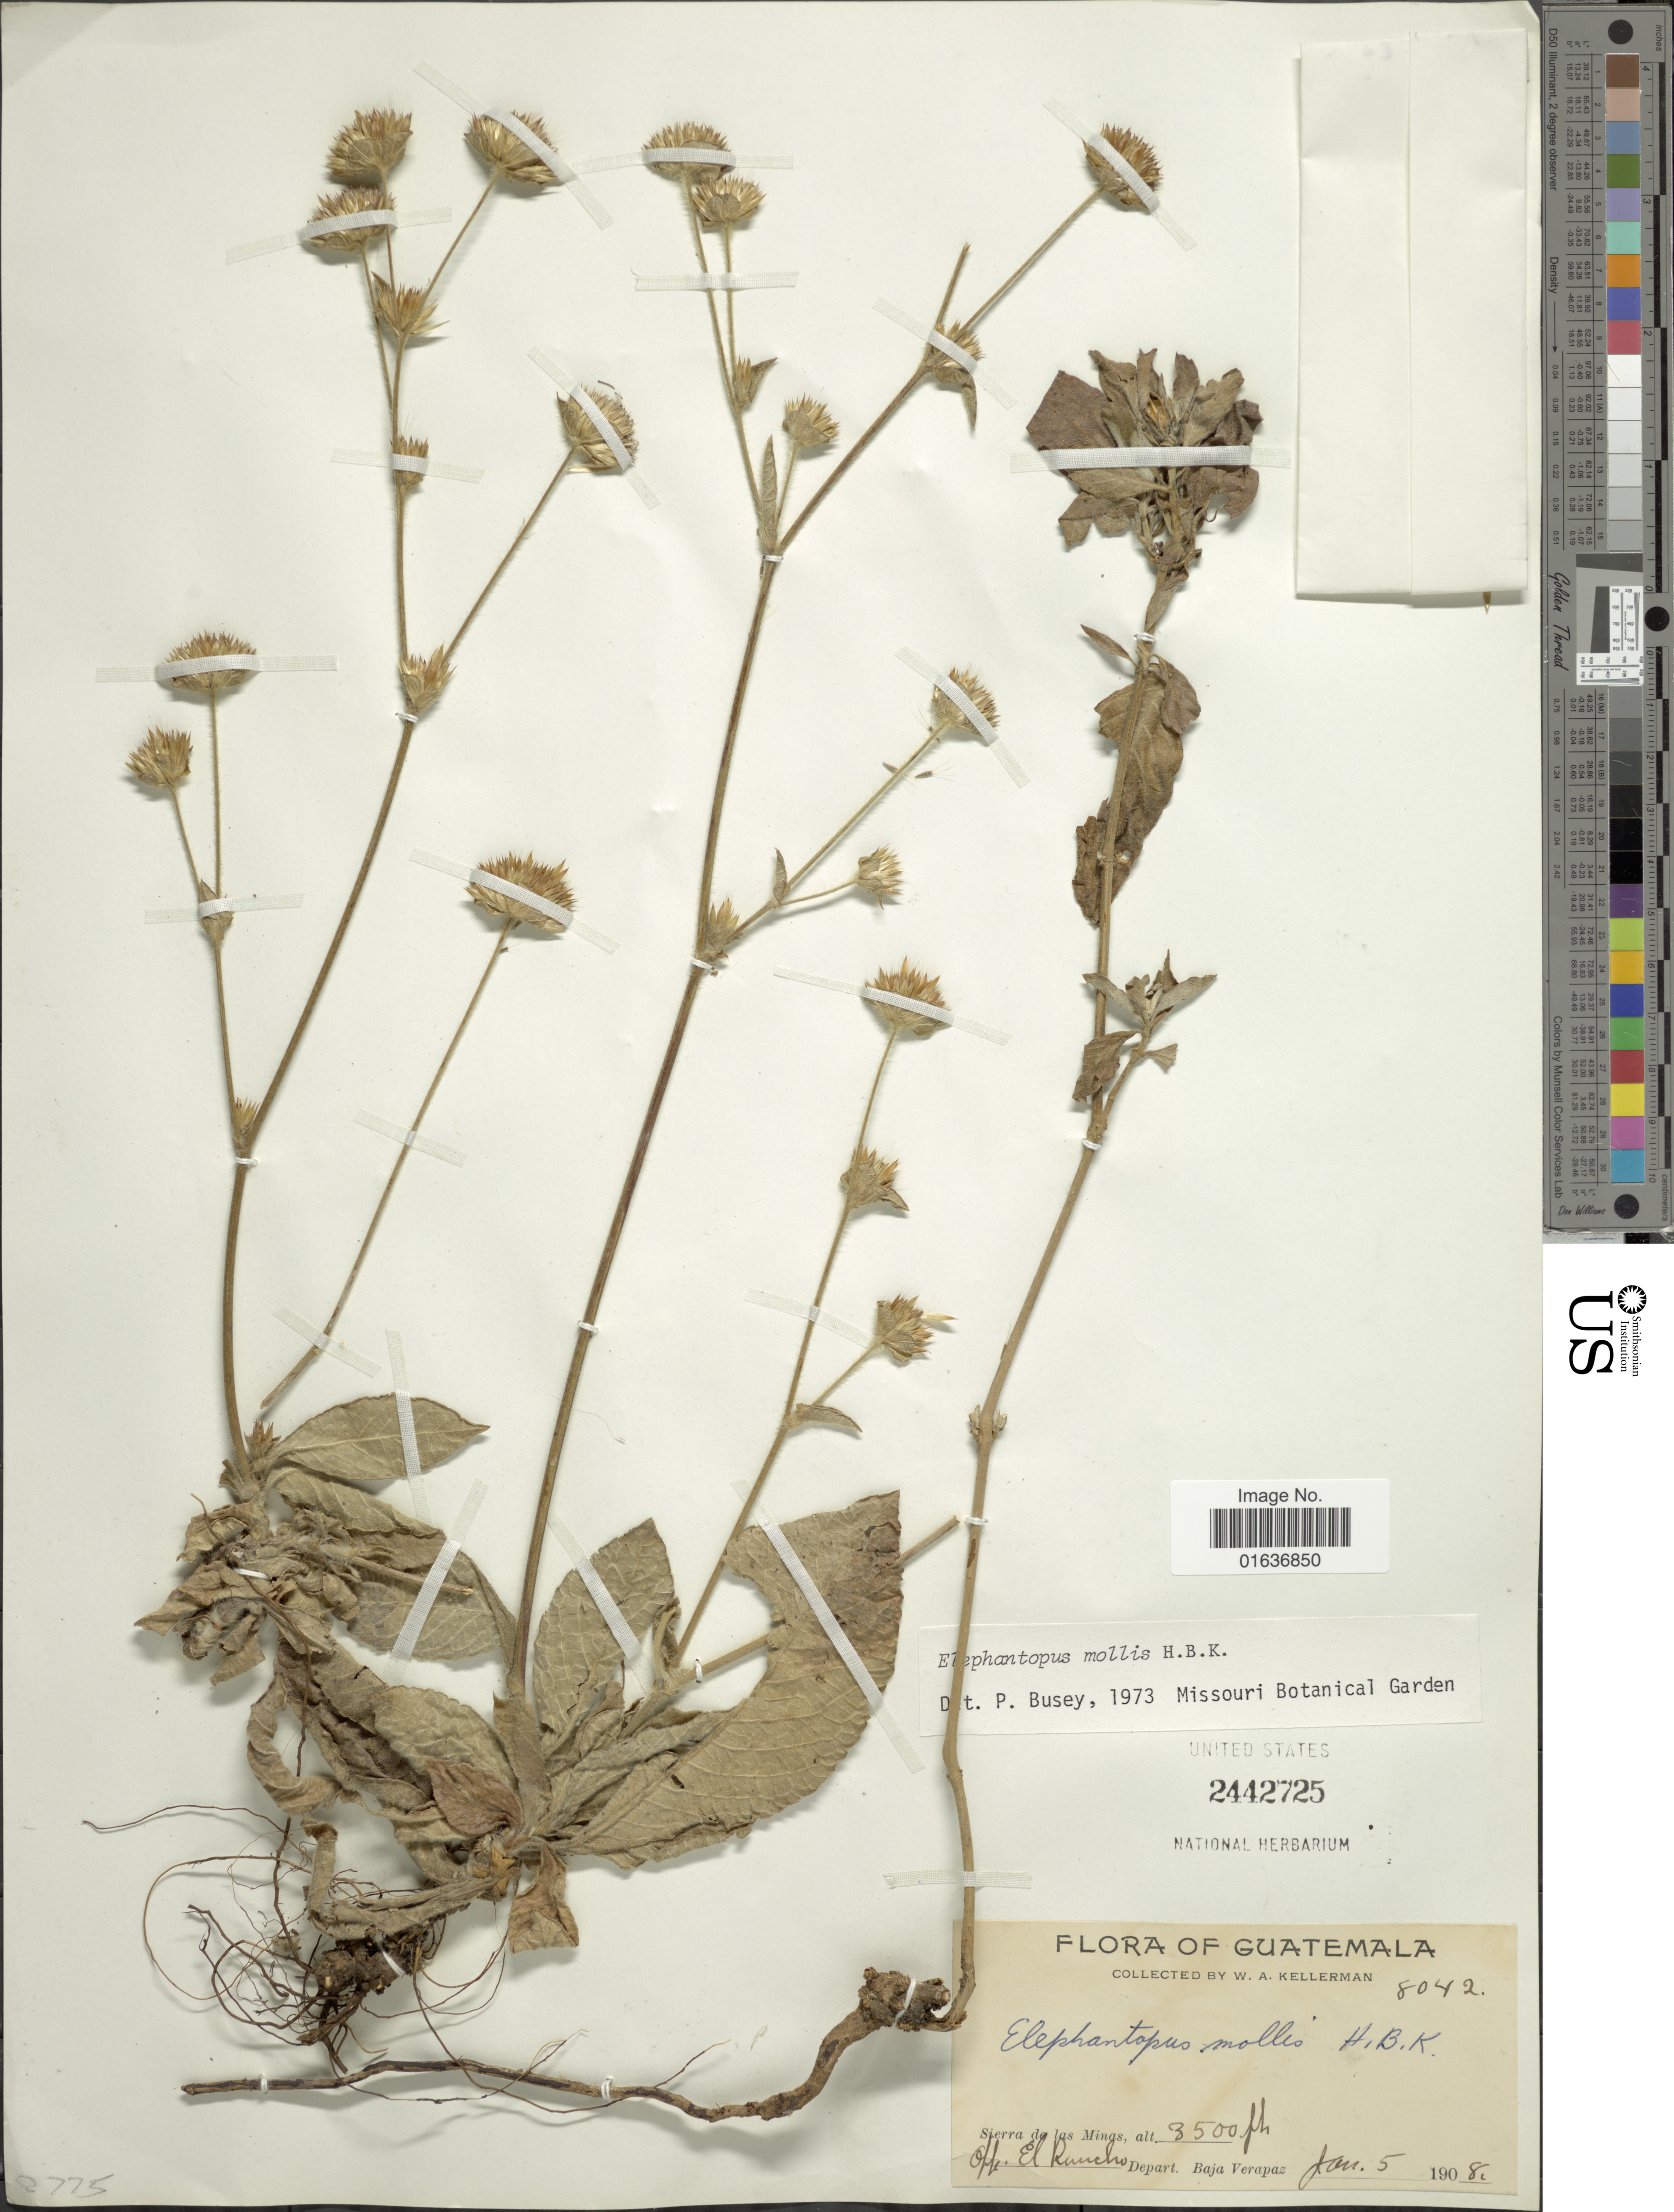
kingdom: Plantae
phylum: Tracheophyta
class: Magnoliopsida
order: Asterales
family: Asteraceae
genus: Elephantopus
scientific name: Elephantopus mollis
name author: Kunth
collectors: W. Kellerman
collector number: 8042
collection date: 1908-01-05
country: Guatemala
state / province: Baja Verapaz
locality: Sierra de las Minas, off El Rancho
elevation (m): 1067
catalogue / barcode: US 2442725